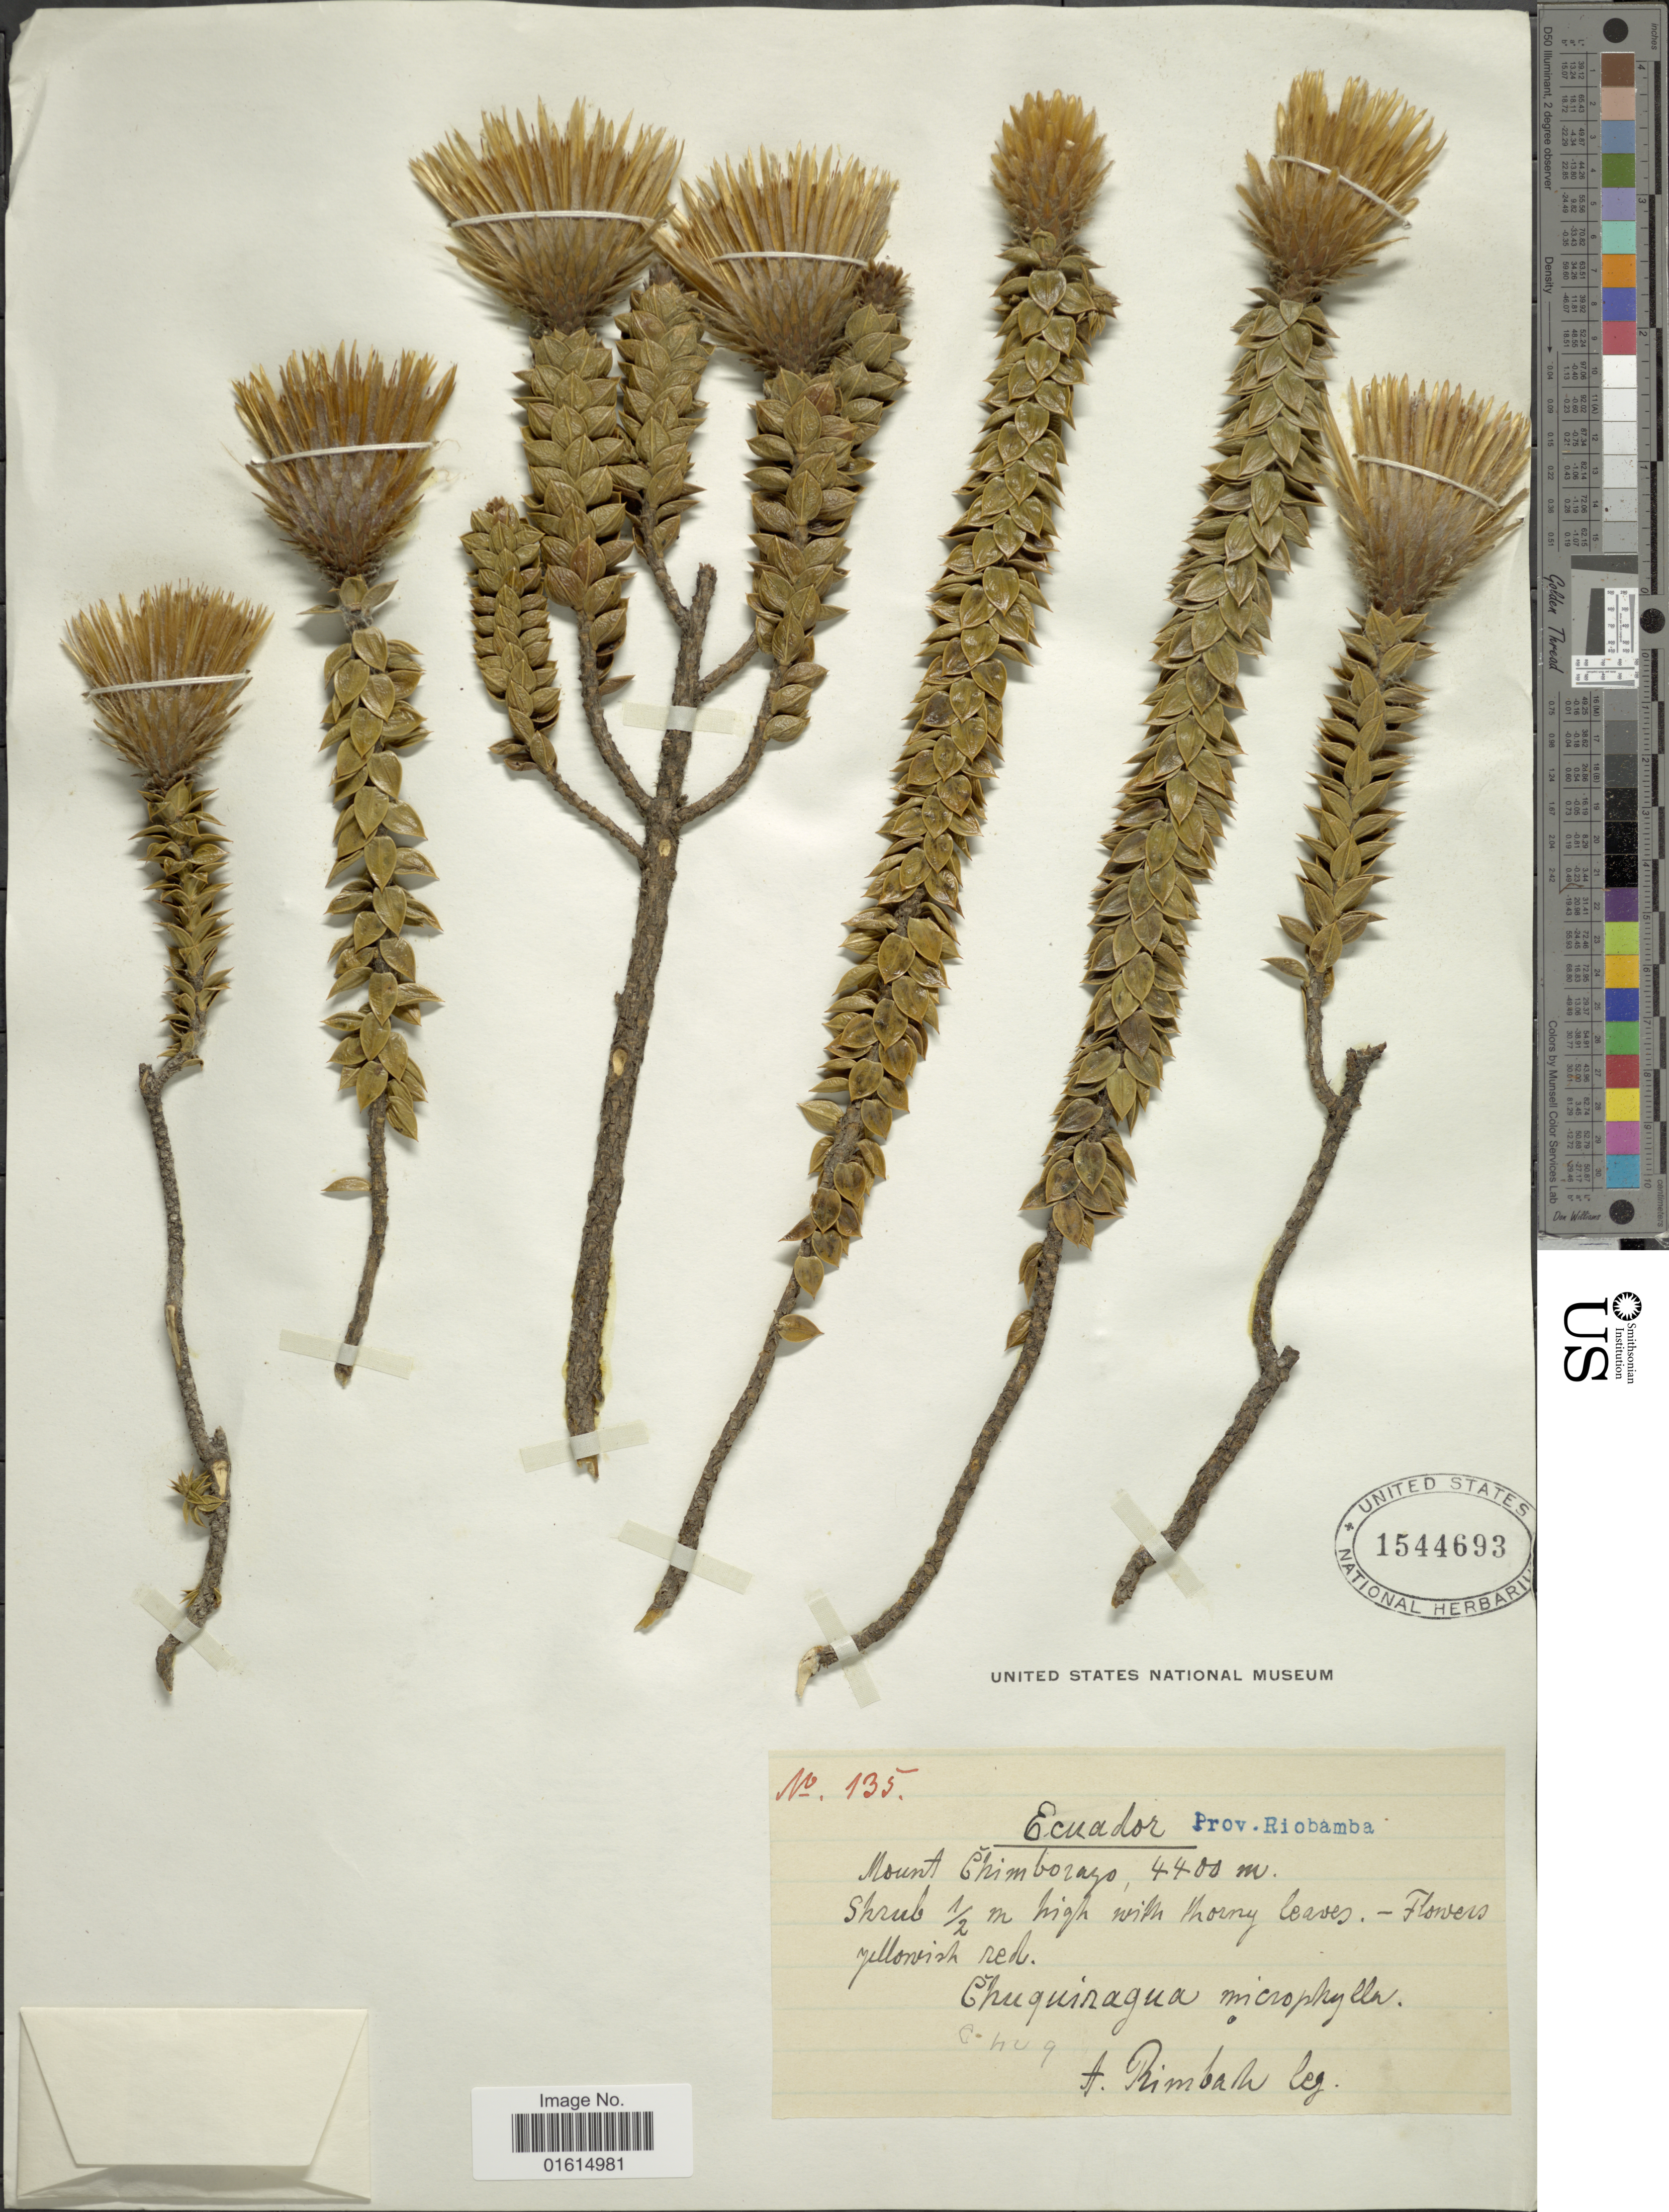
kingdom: Plantae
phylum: Tracheophyta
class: Magnoliopsida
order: Asterales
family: Asteraceae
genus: Chuquiraga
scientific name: Chuquiraga jussieui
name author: J.F. Gmel.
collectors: A. Rimbach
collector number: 135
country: Ecuador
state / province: Chimborazo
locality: Prov. Riobamba, Mount Chimborazo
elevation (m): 4400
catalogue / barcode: US 1544693